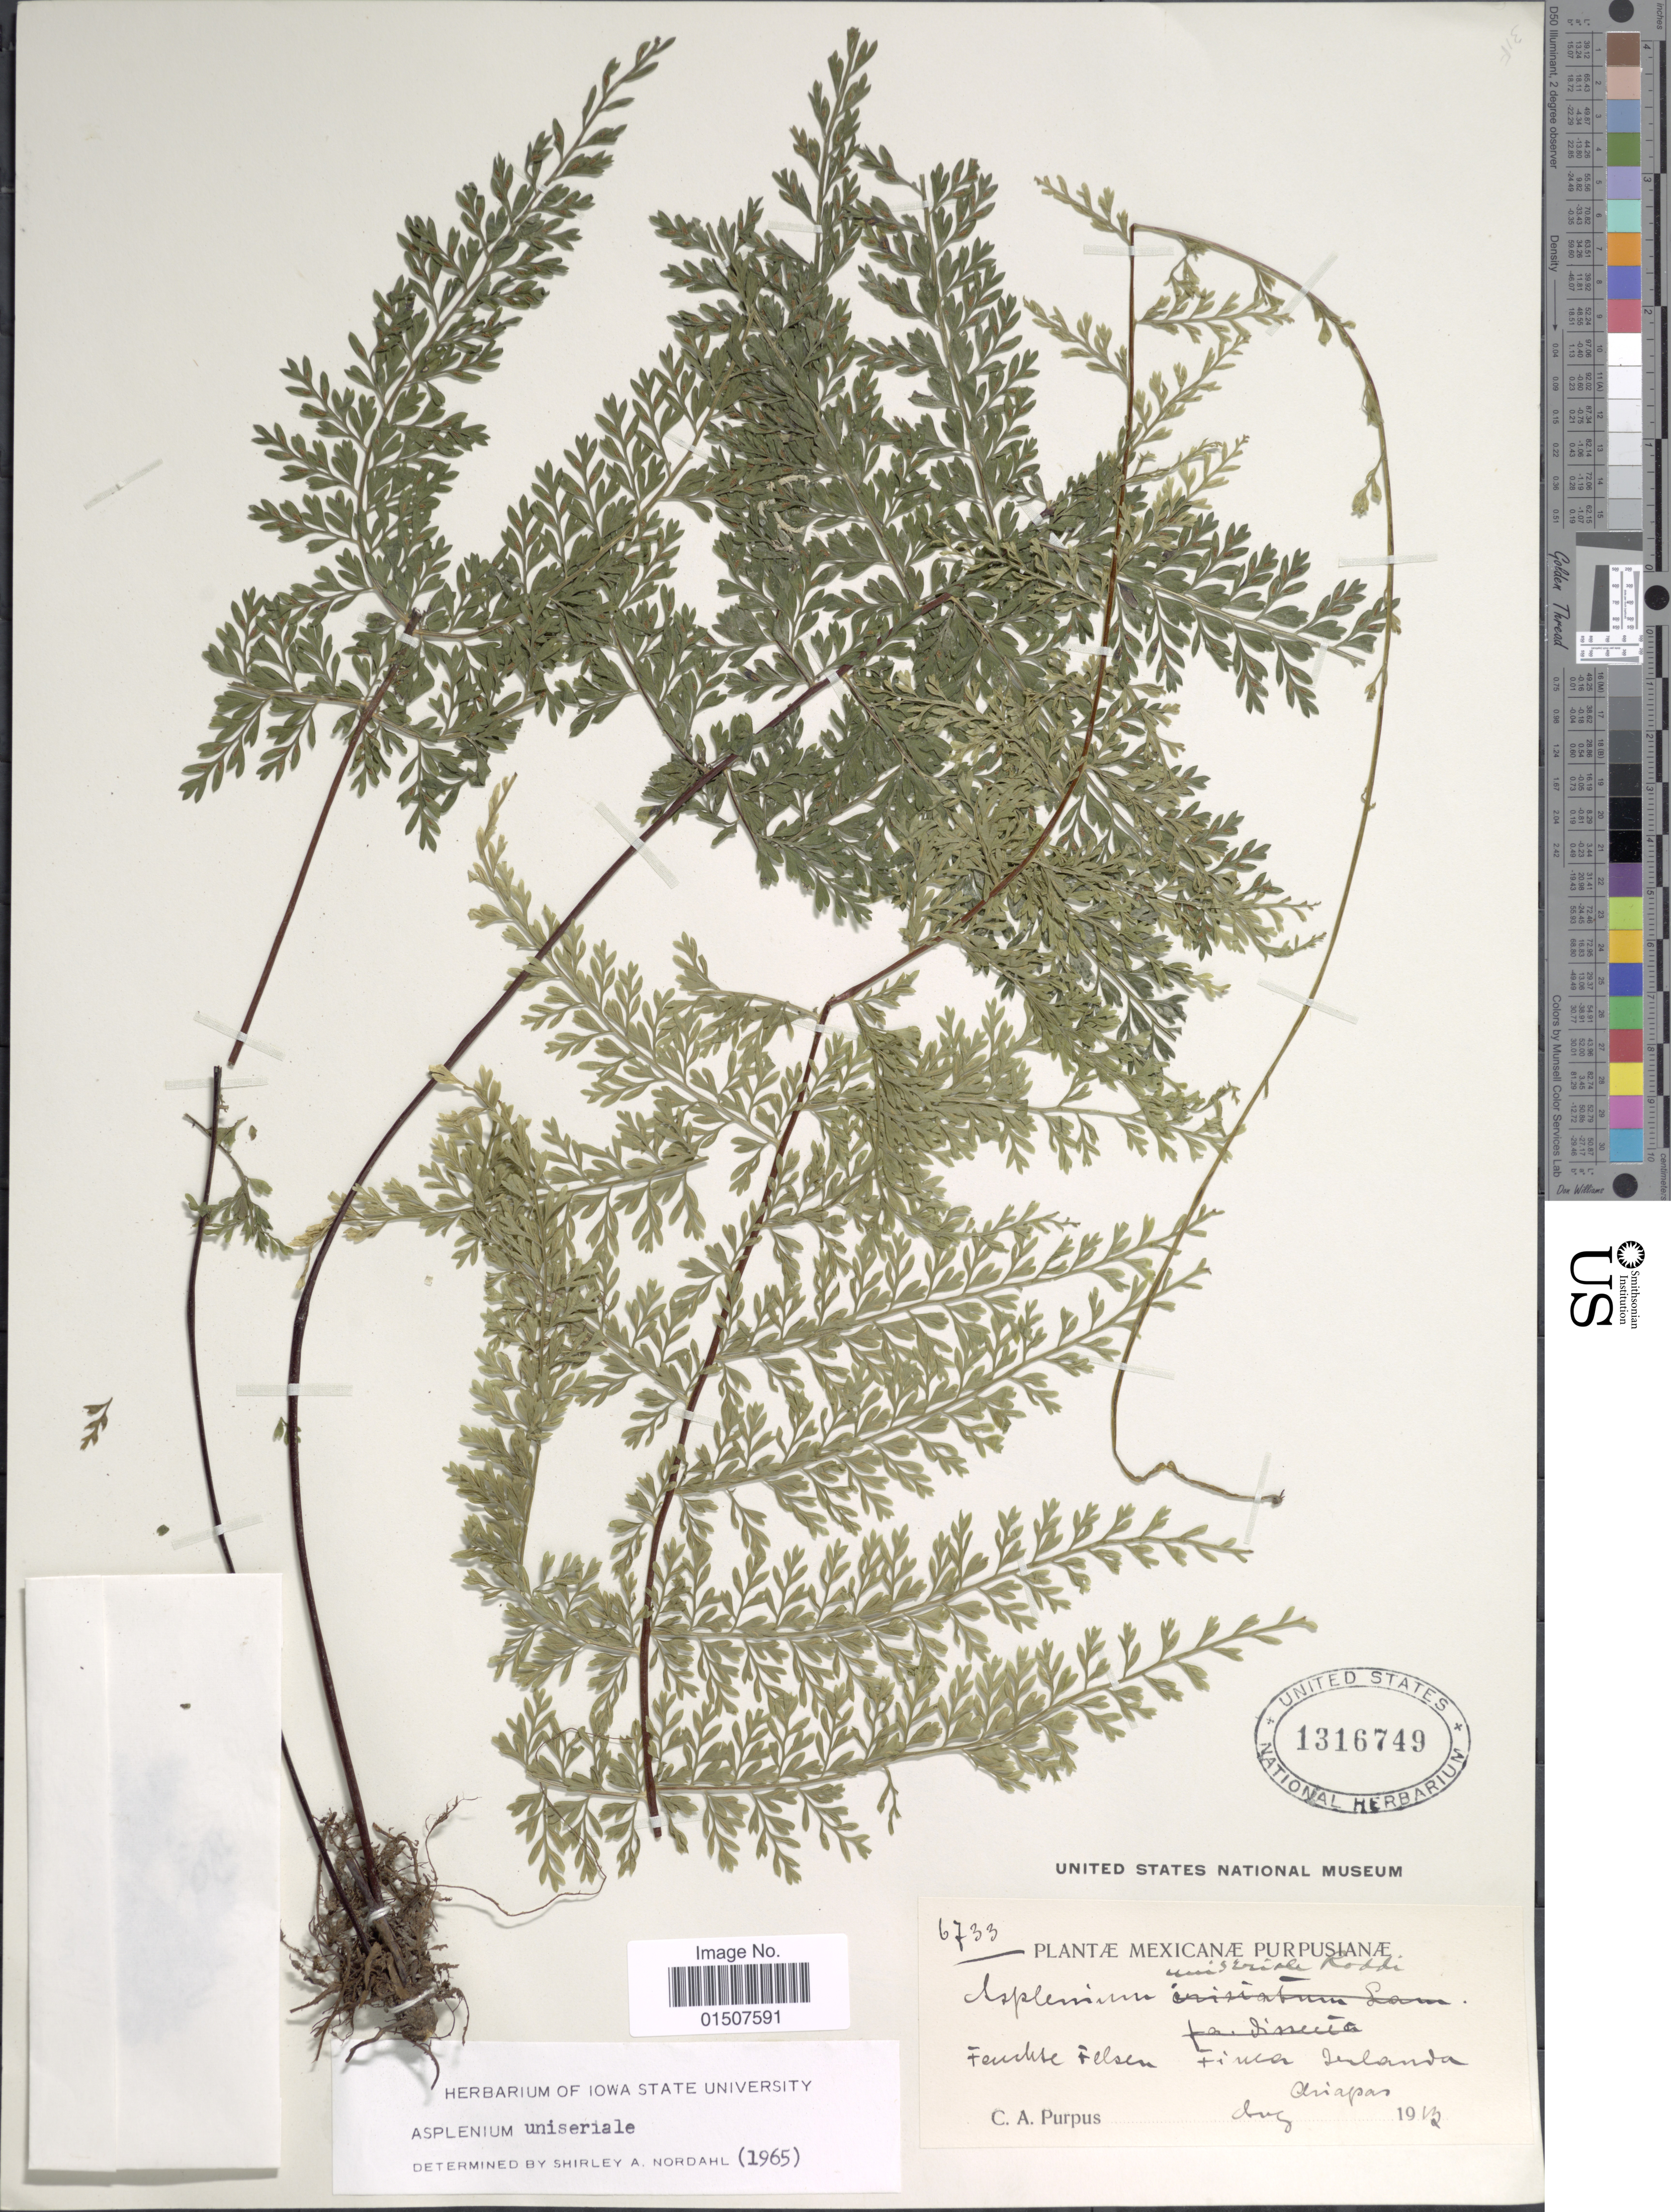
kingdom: Plantae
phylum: Tracheophyta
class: Polypodiopsida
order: Polypodiales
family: Aspleniaceae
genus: Asplenium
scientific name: Asplenium radicans var. alloeopteron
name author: (Kunze ex Klotzsch) Lellinger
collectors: C. A. Purpus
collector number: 6733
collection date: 1913-08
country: Mexico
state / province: Chiapas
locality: Feuchse Felsen Finca Islanda Chiapas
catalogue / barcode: US 1316749